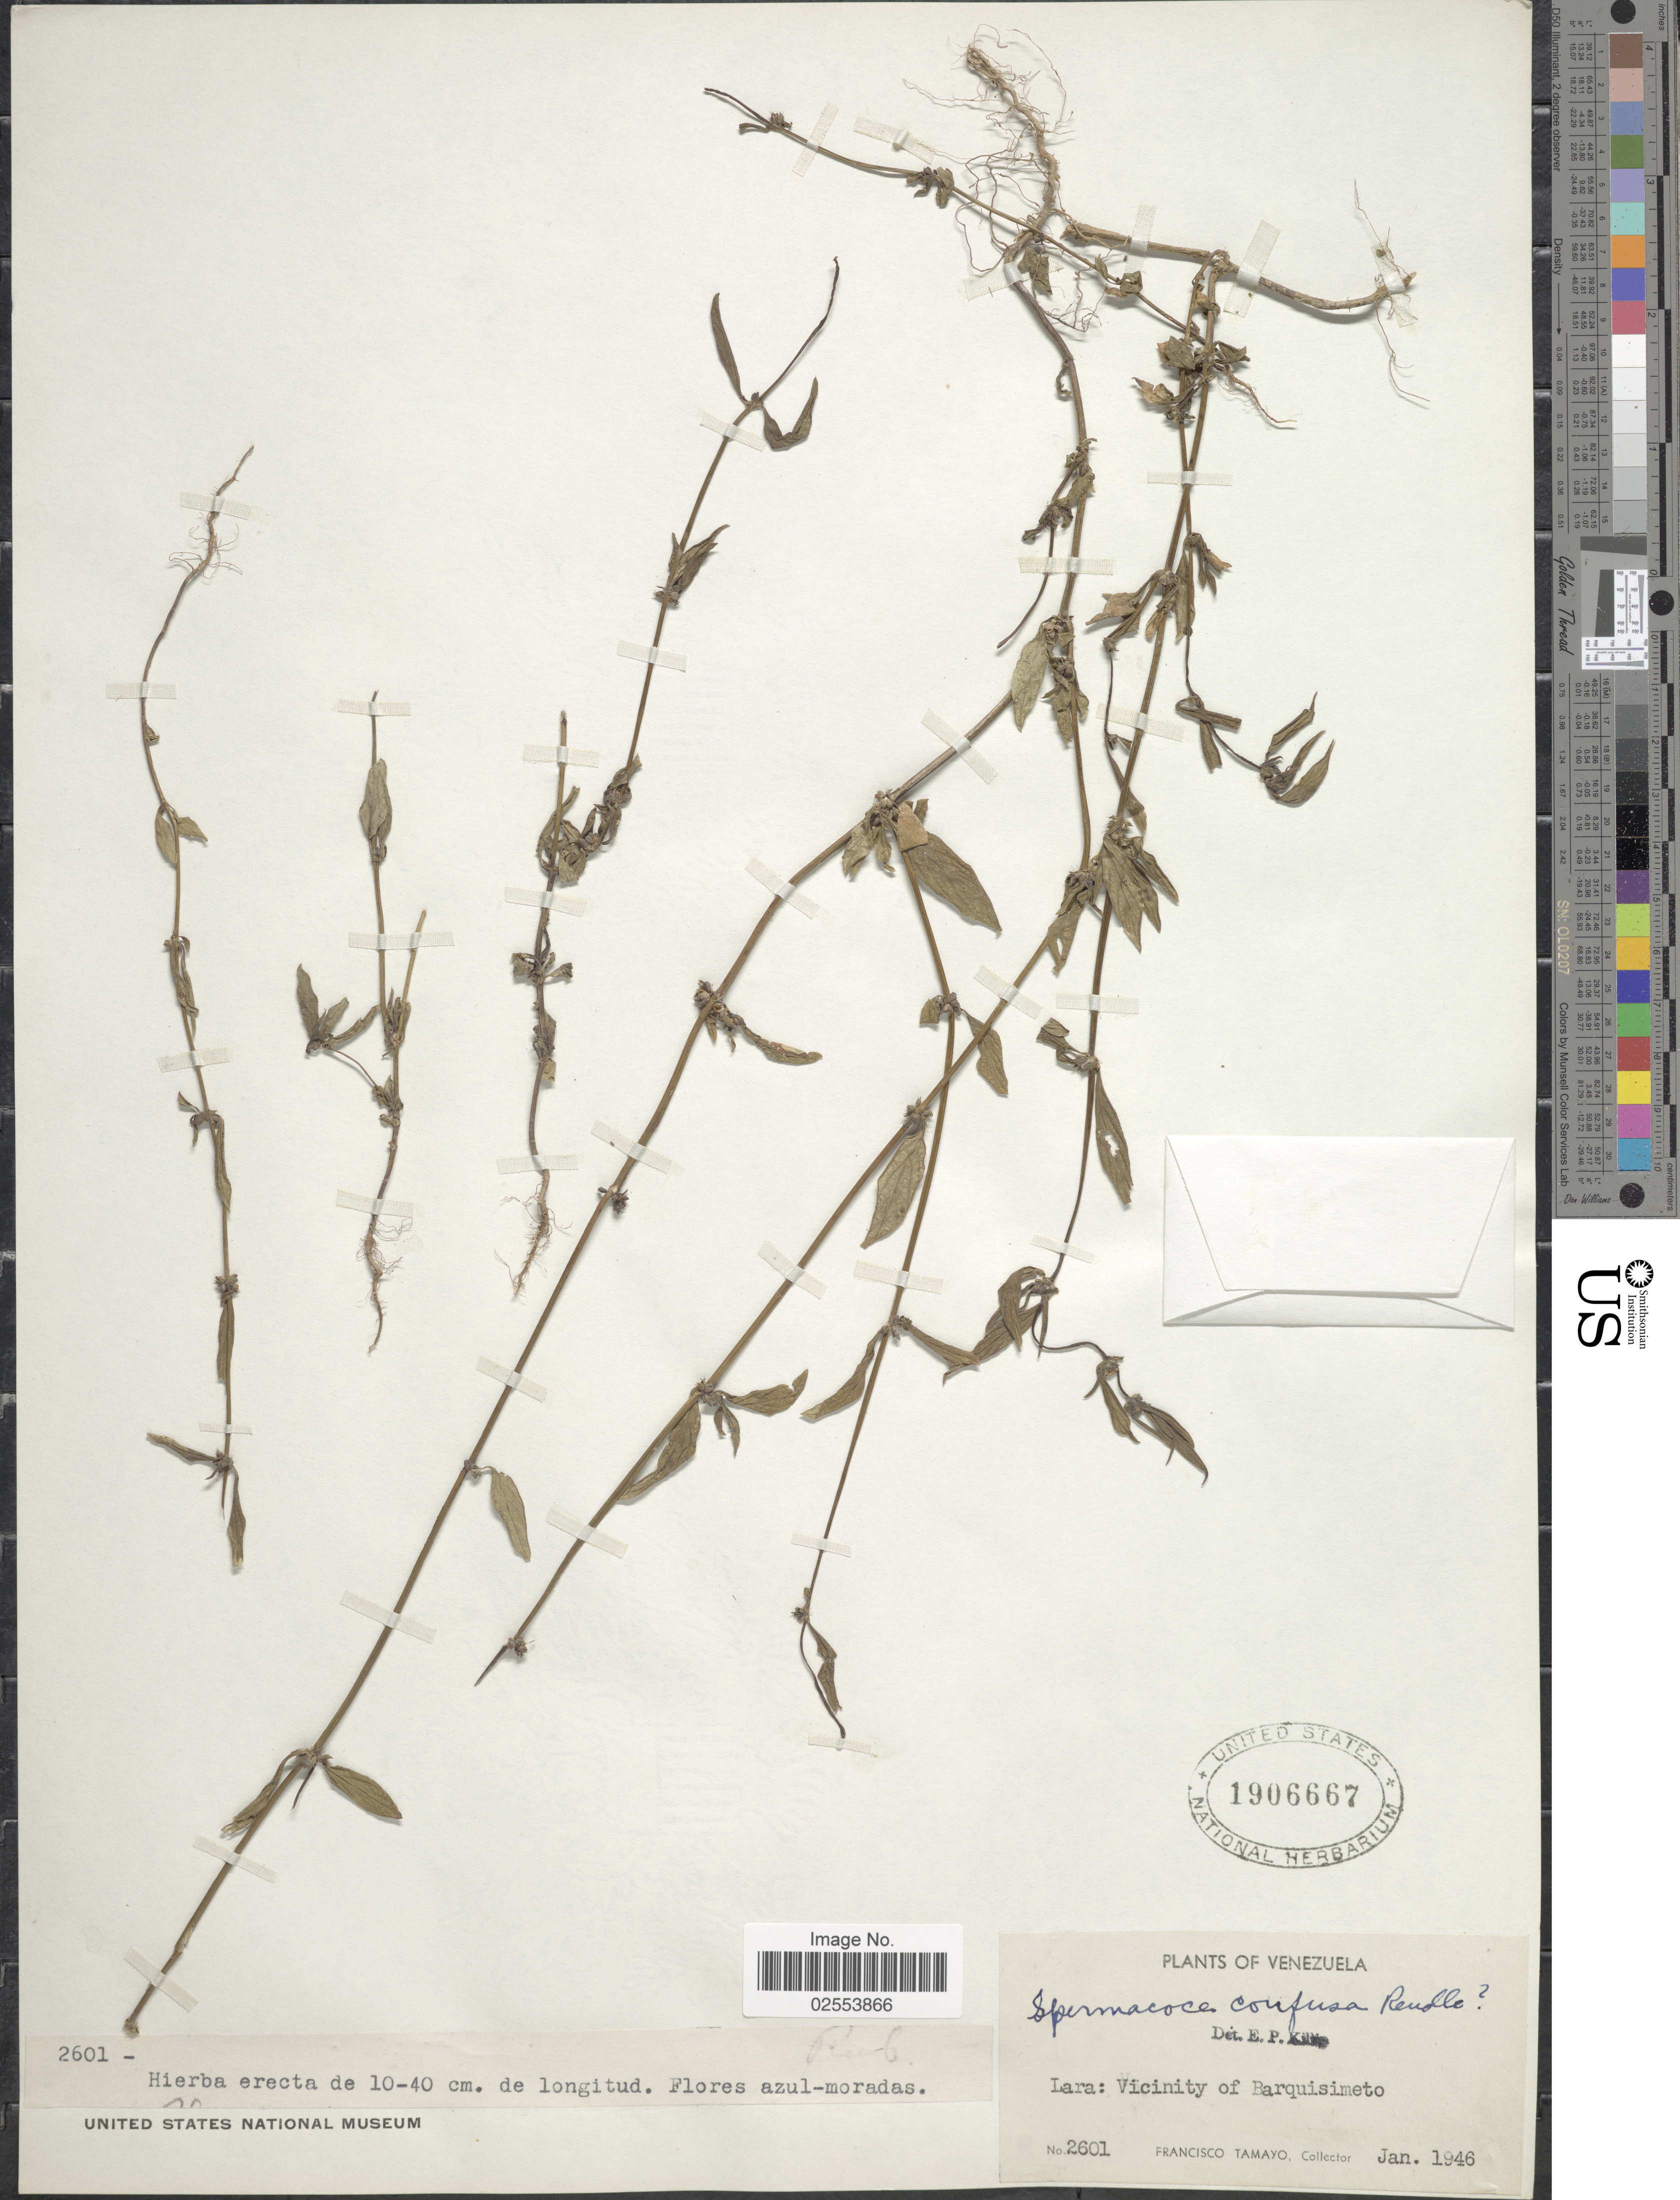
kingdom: Plantae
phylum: Tracheophyta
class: Magnoliopsida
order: Gentianales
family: Rubiaceae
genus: Spermacoce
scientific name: Spermacoce confusa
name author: Rendle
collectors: F. Tamayo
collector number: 2601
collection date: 1946-01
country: Venezuela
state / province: Lara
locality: Vicinity of Barquisimeto.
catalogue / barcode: US 1906667